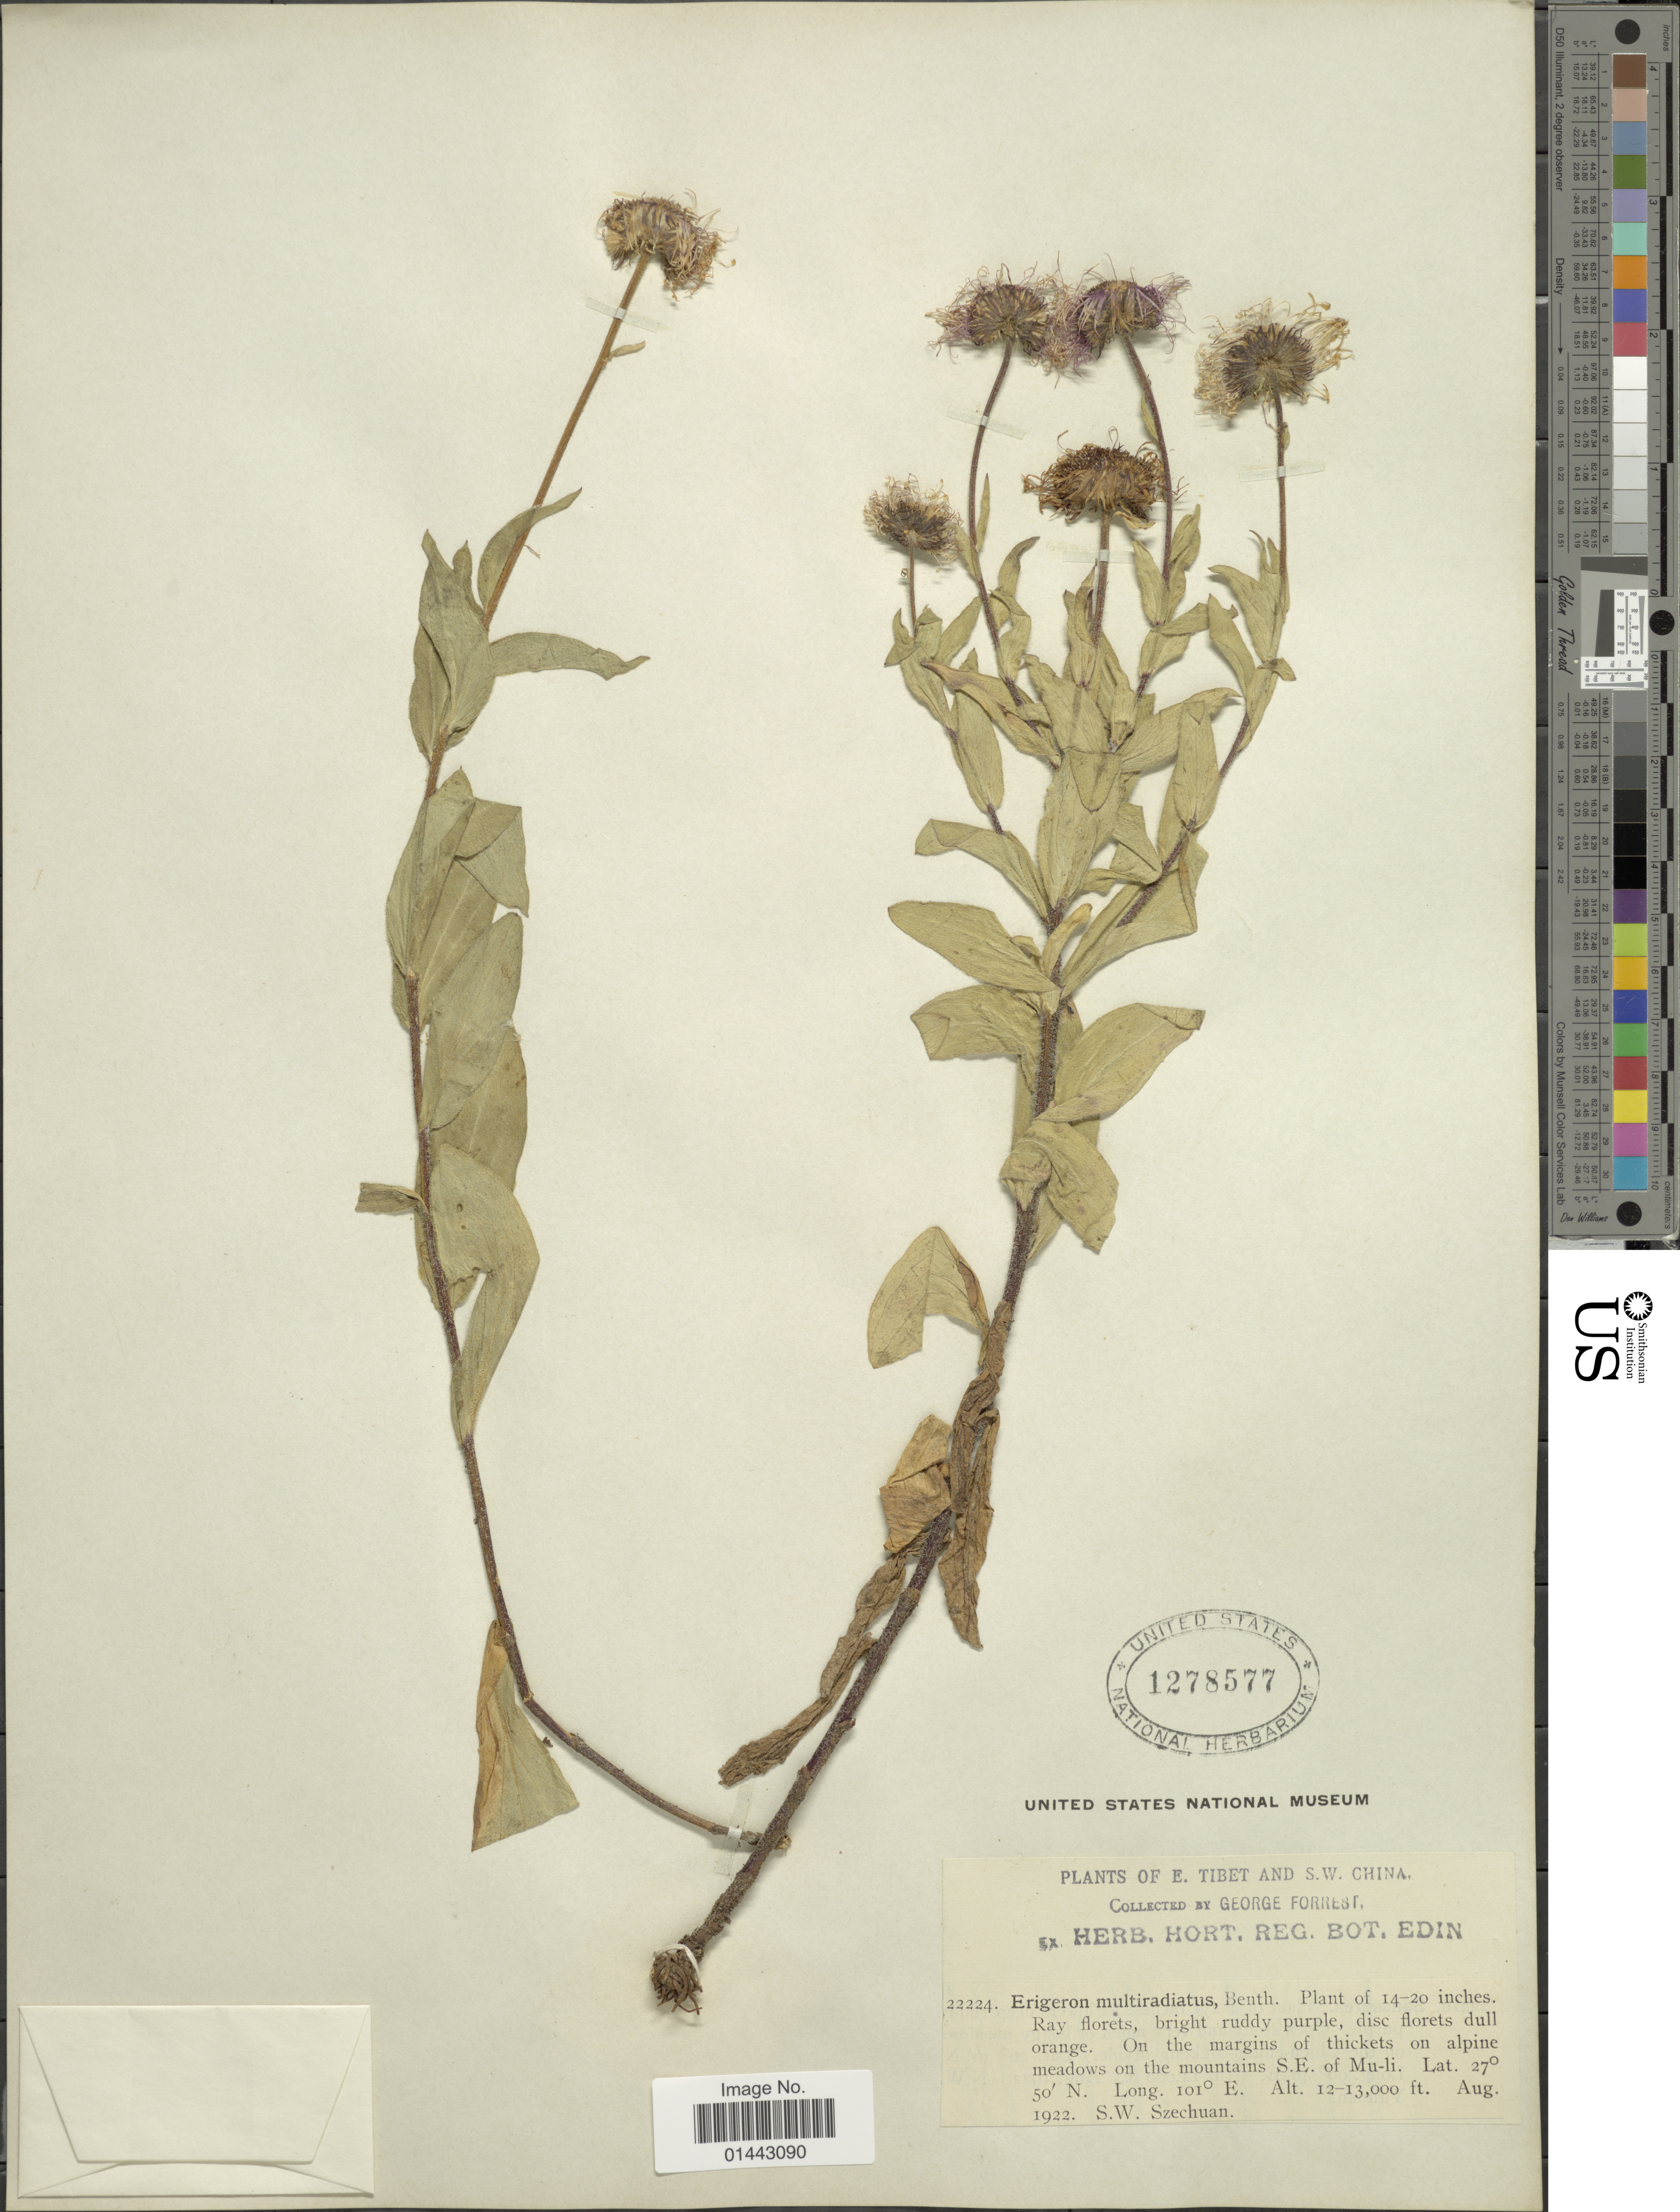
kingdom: Plantae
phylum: Tracheophyta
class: Magnoliopsida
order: Asterales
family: Asteraceae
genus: Erigeron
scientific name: Erigeron multiradiatus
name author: (Lindl. ex DC.) Benth. ex C.B. Clarke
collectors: G. Forrest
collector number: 22224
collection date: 1922-08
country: China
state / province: Sichuan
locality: E. Tibet and S.W. China, on the margins of thickets on alpine meadows on the mountains S.E. of Mu-li, S.W. Szechuan.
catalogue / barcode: US 1278577